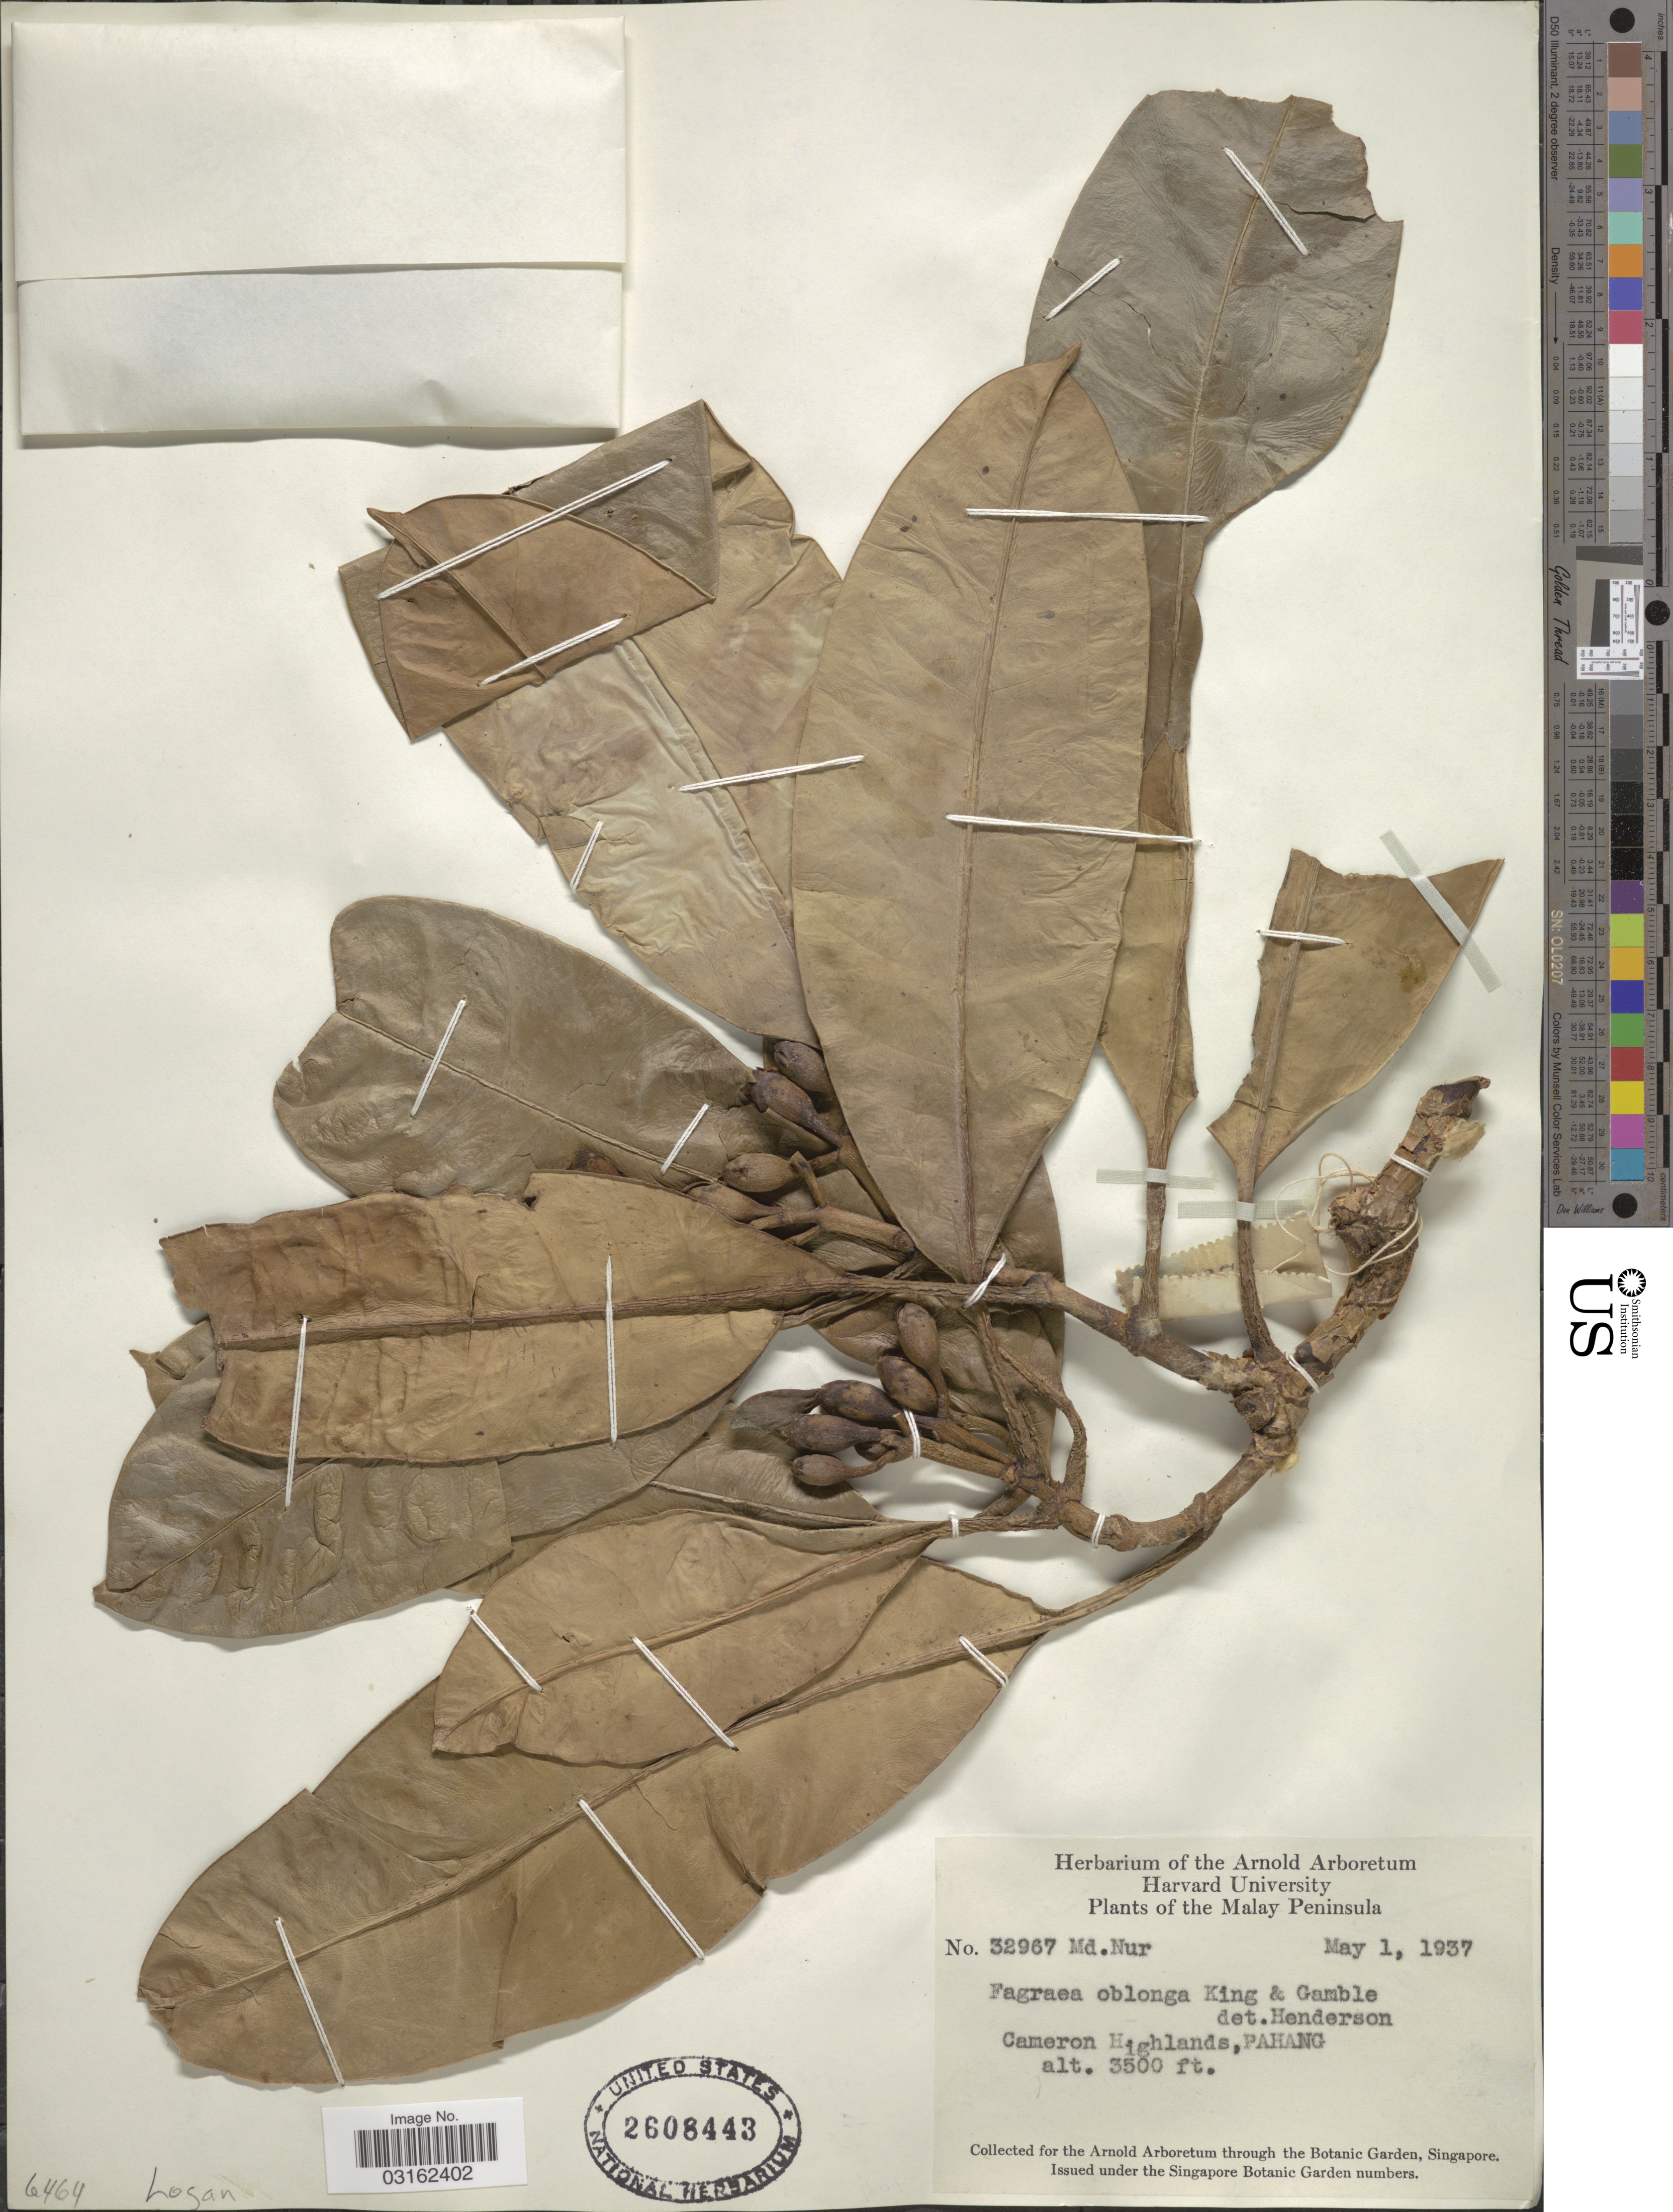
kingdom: Plantae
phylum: Tracheophyta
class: Magnoliopsida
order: Gentianales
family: Gentianaceae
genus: Fagraea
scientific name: Fagraea oblonga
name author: King & Gamble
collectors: M. Nur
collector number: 32967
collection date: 1937-05-01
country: Malaysia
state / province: Pahang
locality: The Malay Peninsula, Cameron Highlands, Pahang.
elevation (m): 1067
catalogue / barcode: US 2608443